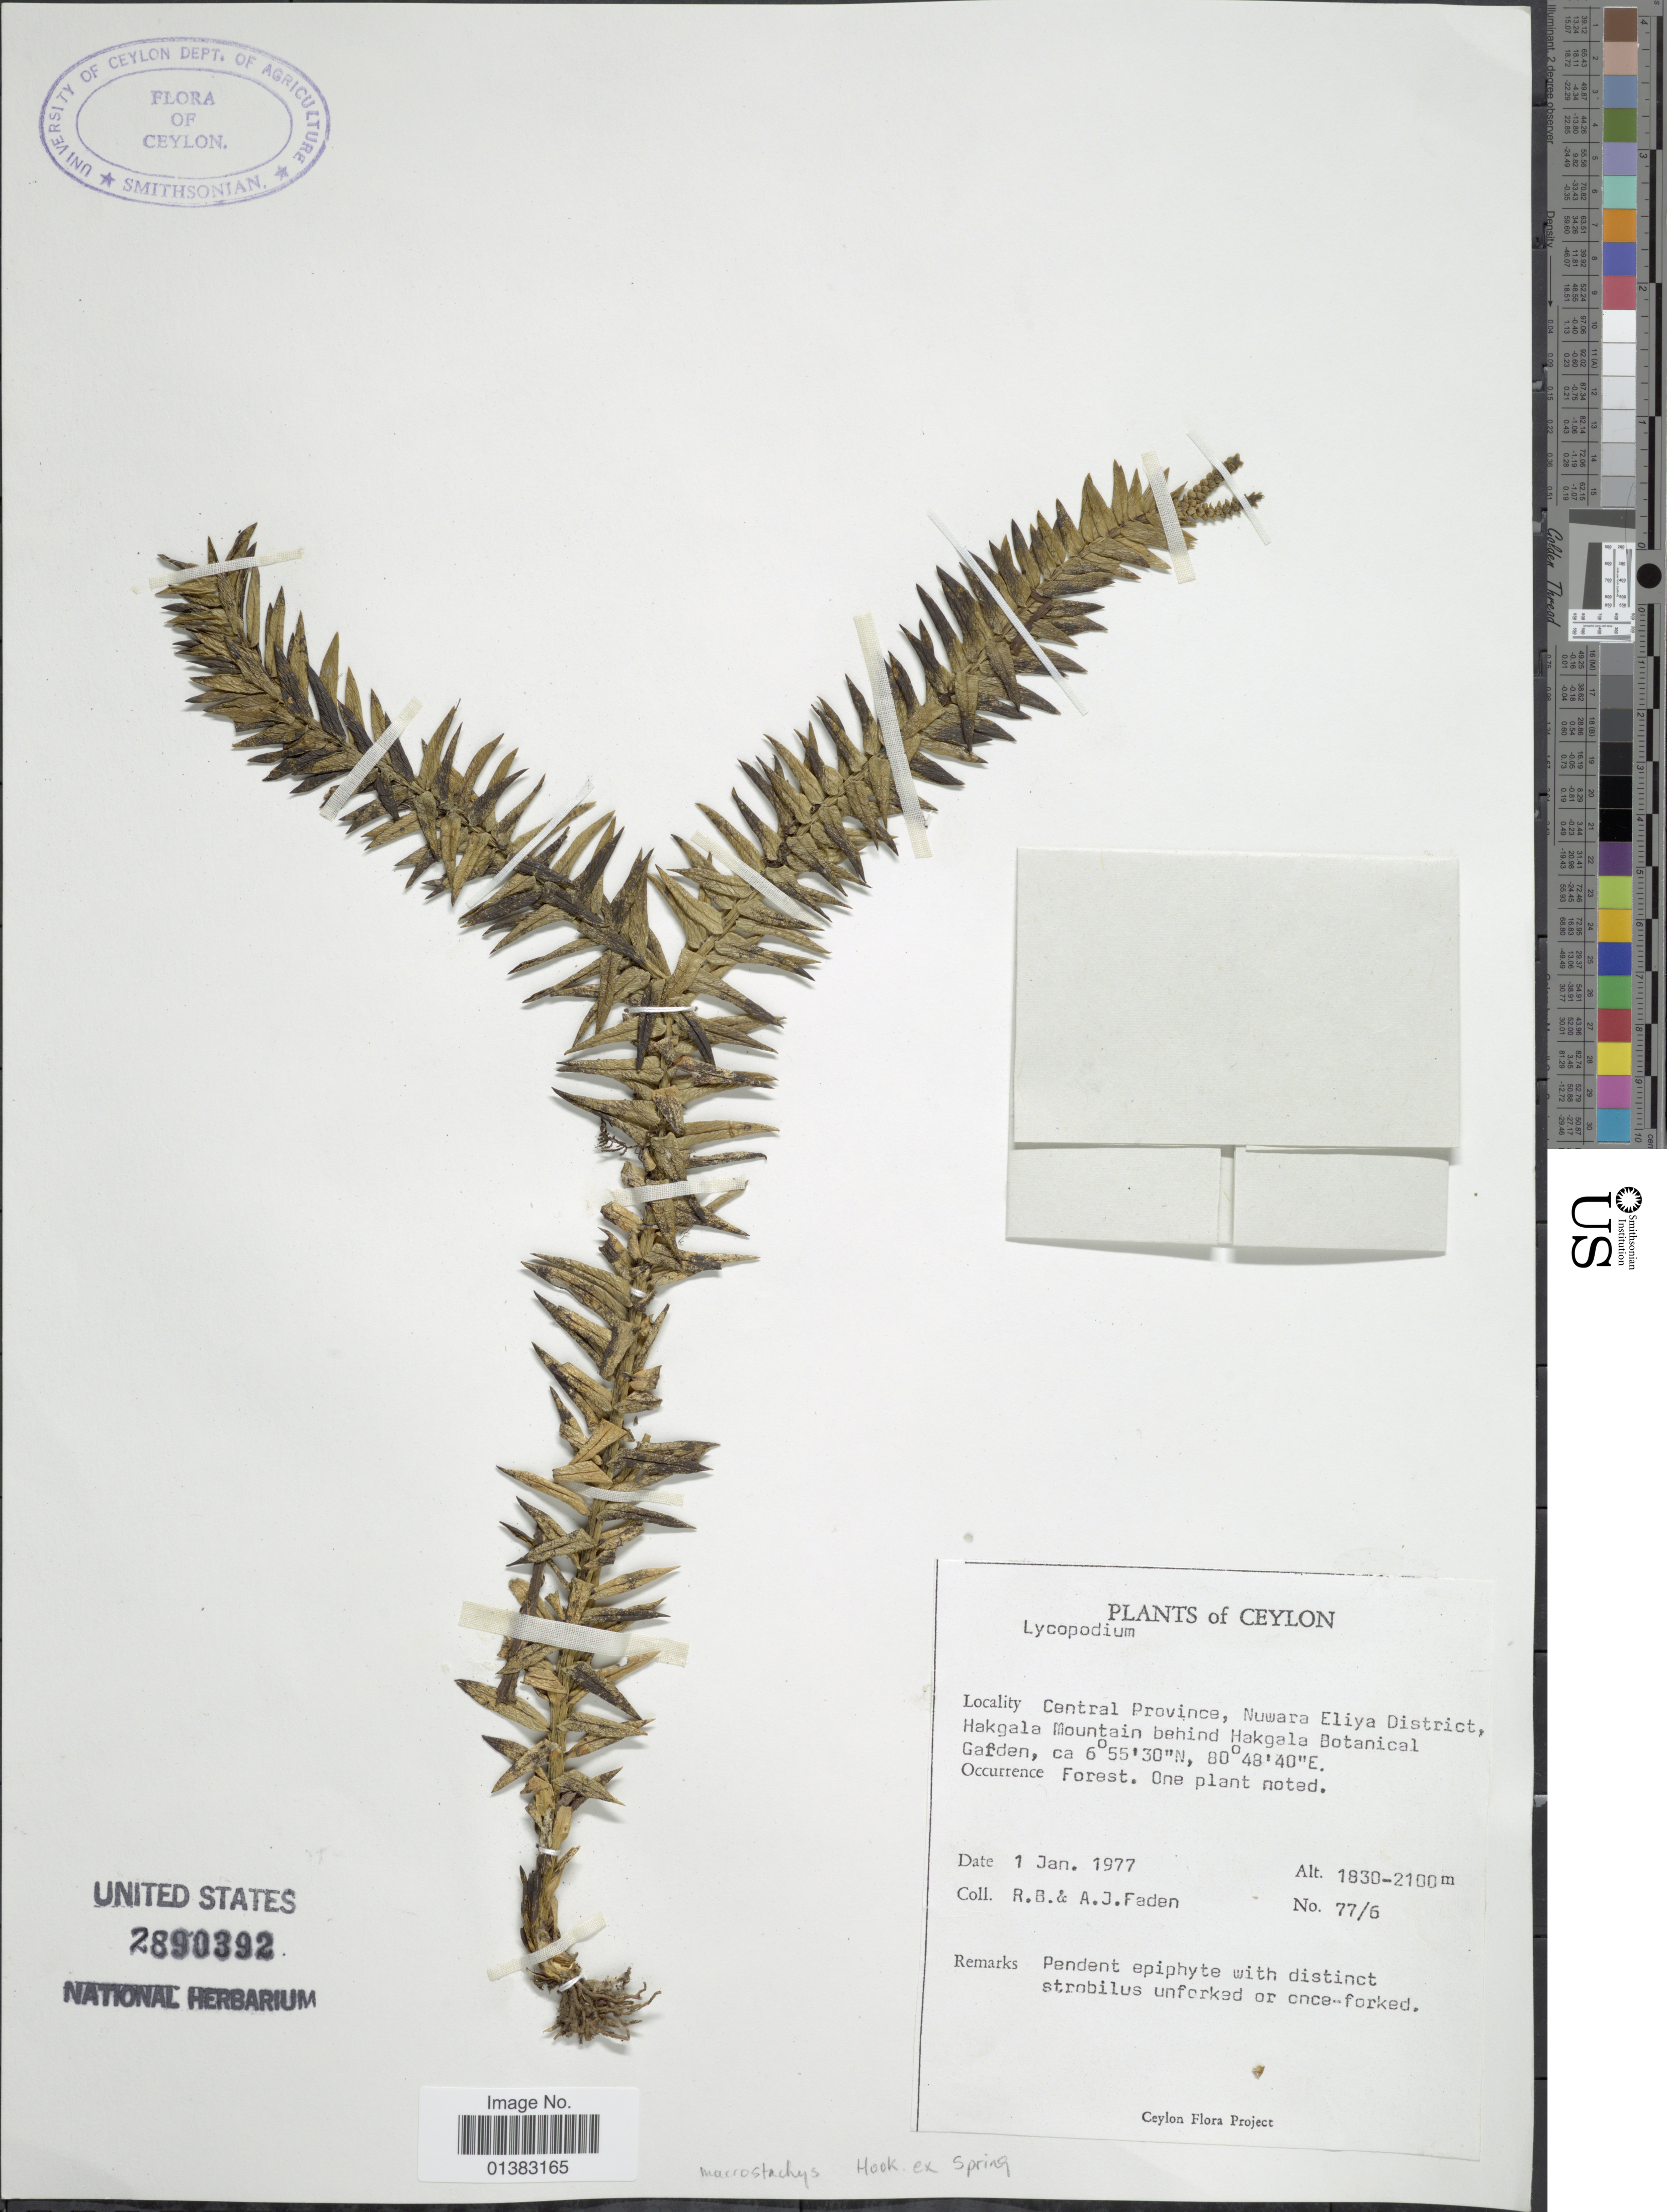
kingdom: Plantae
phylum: Tracheophyta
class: Lycopodiopsida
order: Lycopodiales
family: Lycopodiaceae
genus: Phlegmariurus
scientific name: Phlegmariurus phyllanthus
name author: (Hook. & Arn.) R.D. Dixit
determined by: Field, A. R.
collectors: R. B. Faden & A. J. Faden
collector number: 77/6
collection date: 1977-01-01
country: Sri Lanka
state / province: Central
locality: Ceylon. Central Province, Nuwara Eliya District, Hakgala Mountain behind Hakgala Botanical Garden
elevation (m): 1830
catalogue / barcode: US 2890392